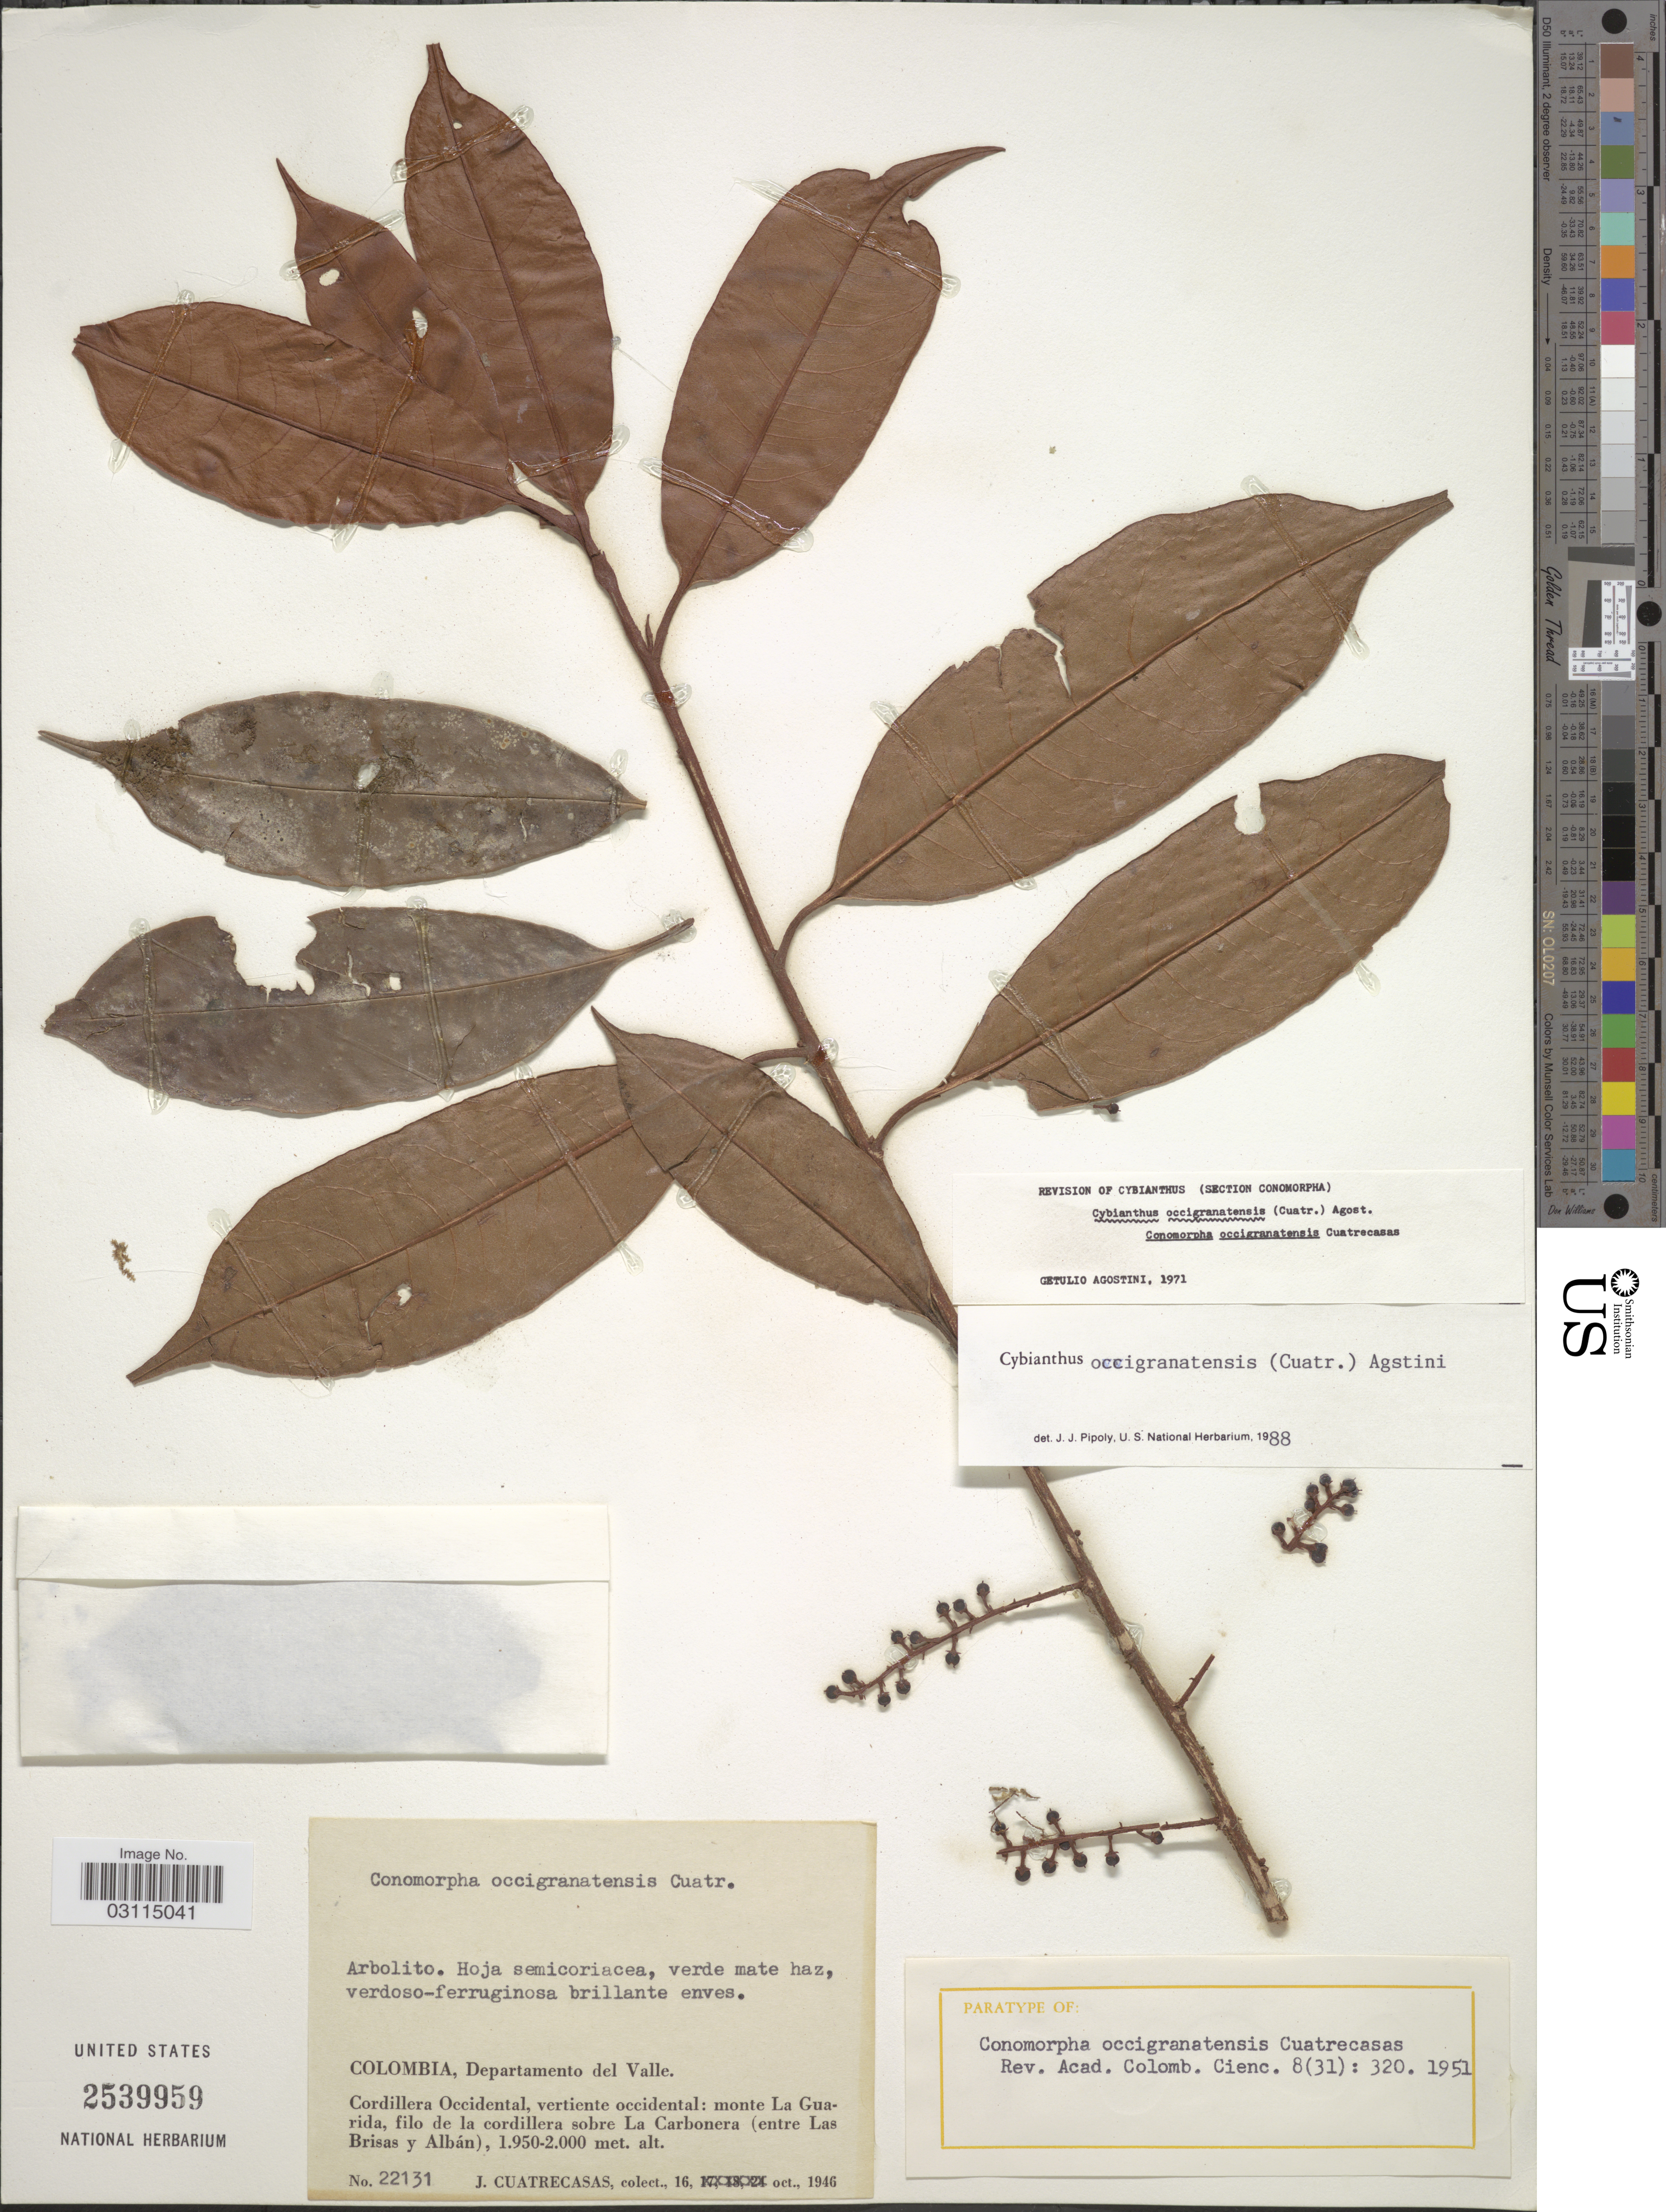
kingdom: Plantae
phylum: Tracheophyta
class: Magnoliopsida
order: Ericales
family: Primulaceae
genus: Cybianthus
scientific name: Cybianthus occigranatensis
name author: (Cuatrec.) G. Agostini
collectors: J. Cuatrecasas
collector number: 22131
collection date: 1946-10-16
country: Colombia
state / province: Valle del Cauca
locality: Departamento del Valle, Cordillera Occidental, vertiente occidental: monte La Guarida, filo de la cordillera sobre La Carbonera (entre Las Brisas y Albán).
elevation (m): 1950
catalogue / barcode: US 2539959